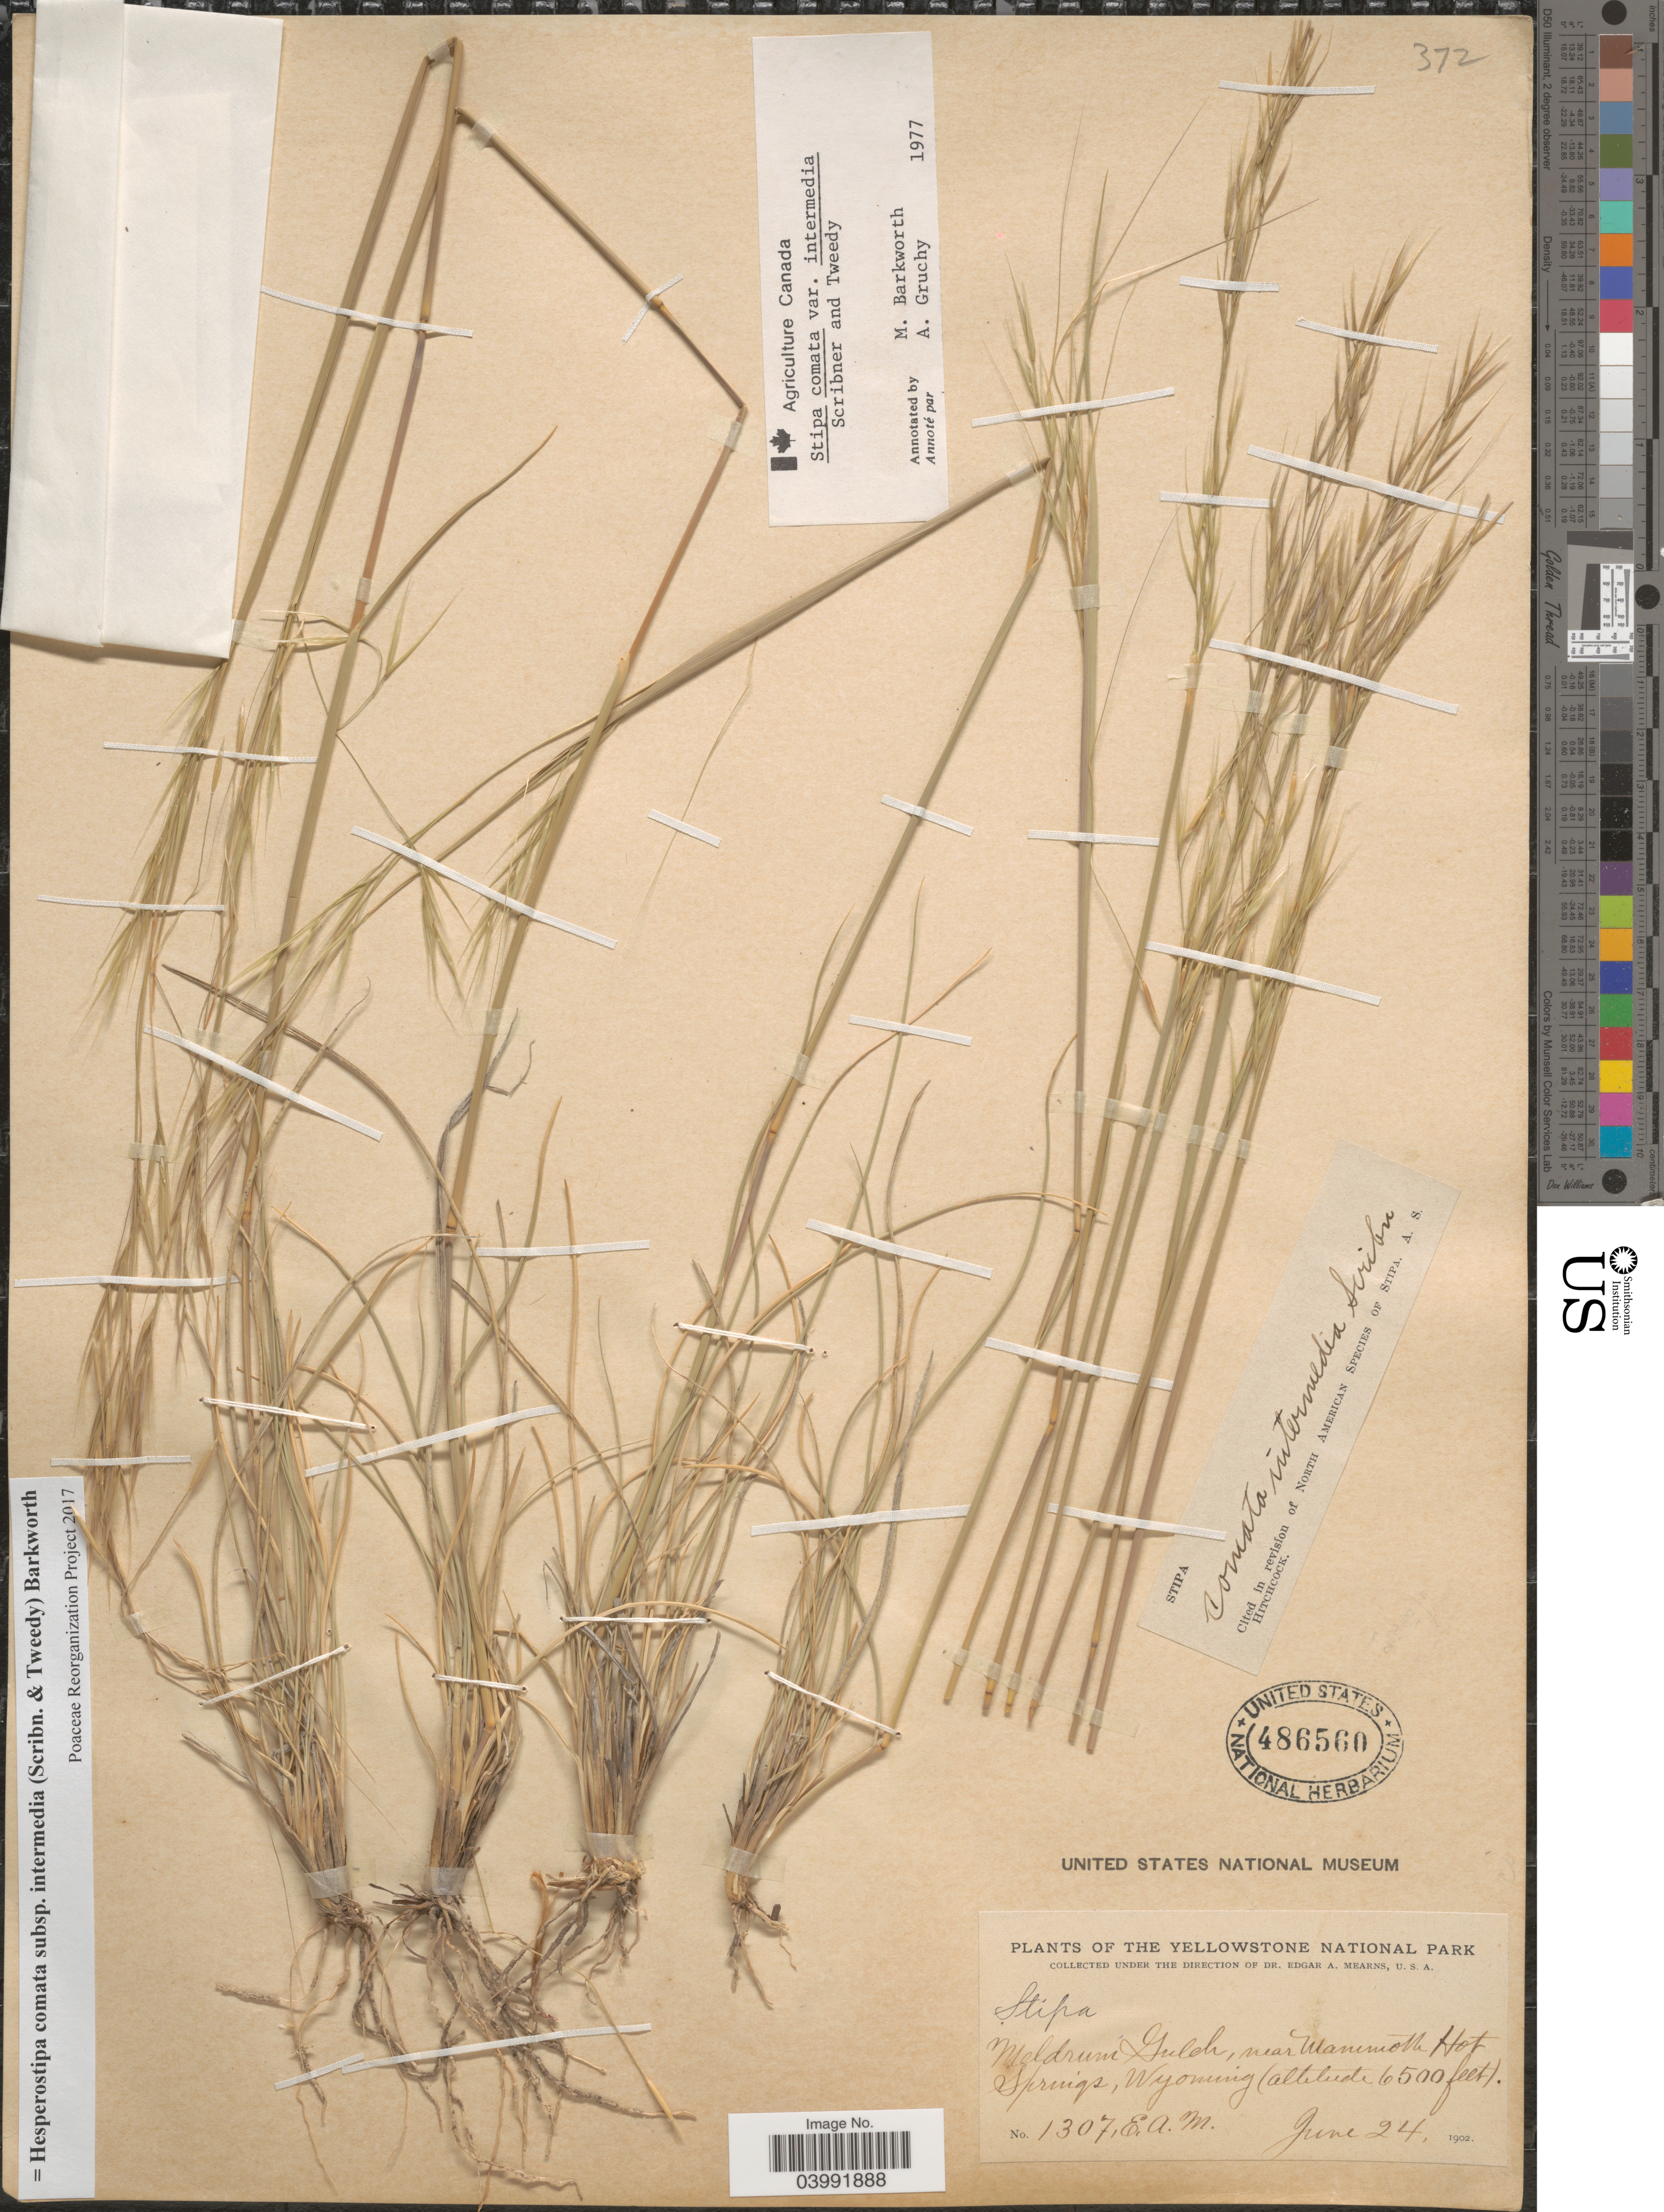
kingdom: Plantae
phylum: Tracheophyta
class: Liliopsida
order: Poales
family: Poaceae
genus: Hesperostipa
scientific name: Hesperostipa comata subsp. intermedia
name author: (Scribn. & Tweedy) Barkworth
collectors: E. A. Mearns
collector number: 1307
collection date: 1902-06-24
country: United States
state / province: Wyoming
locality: Yellowstone National Park. Meldrum Gulch, near Mammoth Hot Springs.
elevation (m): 1981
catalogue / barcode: US 486560